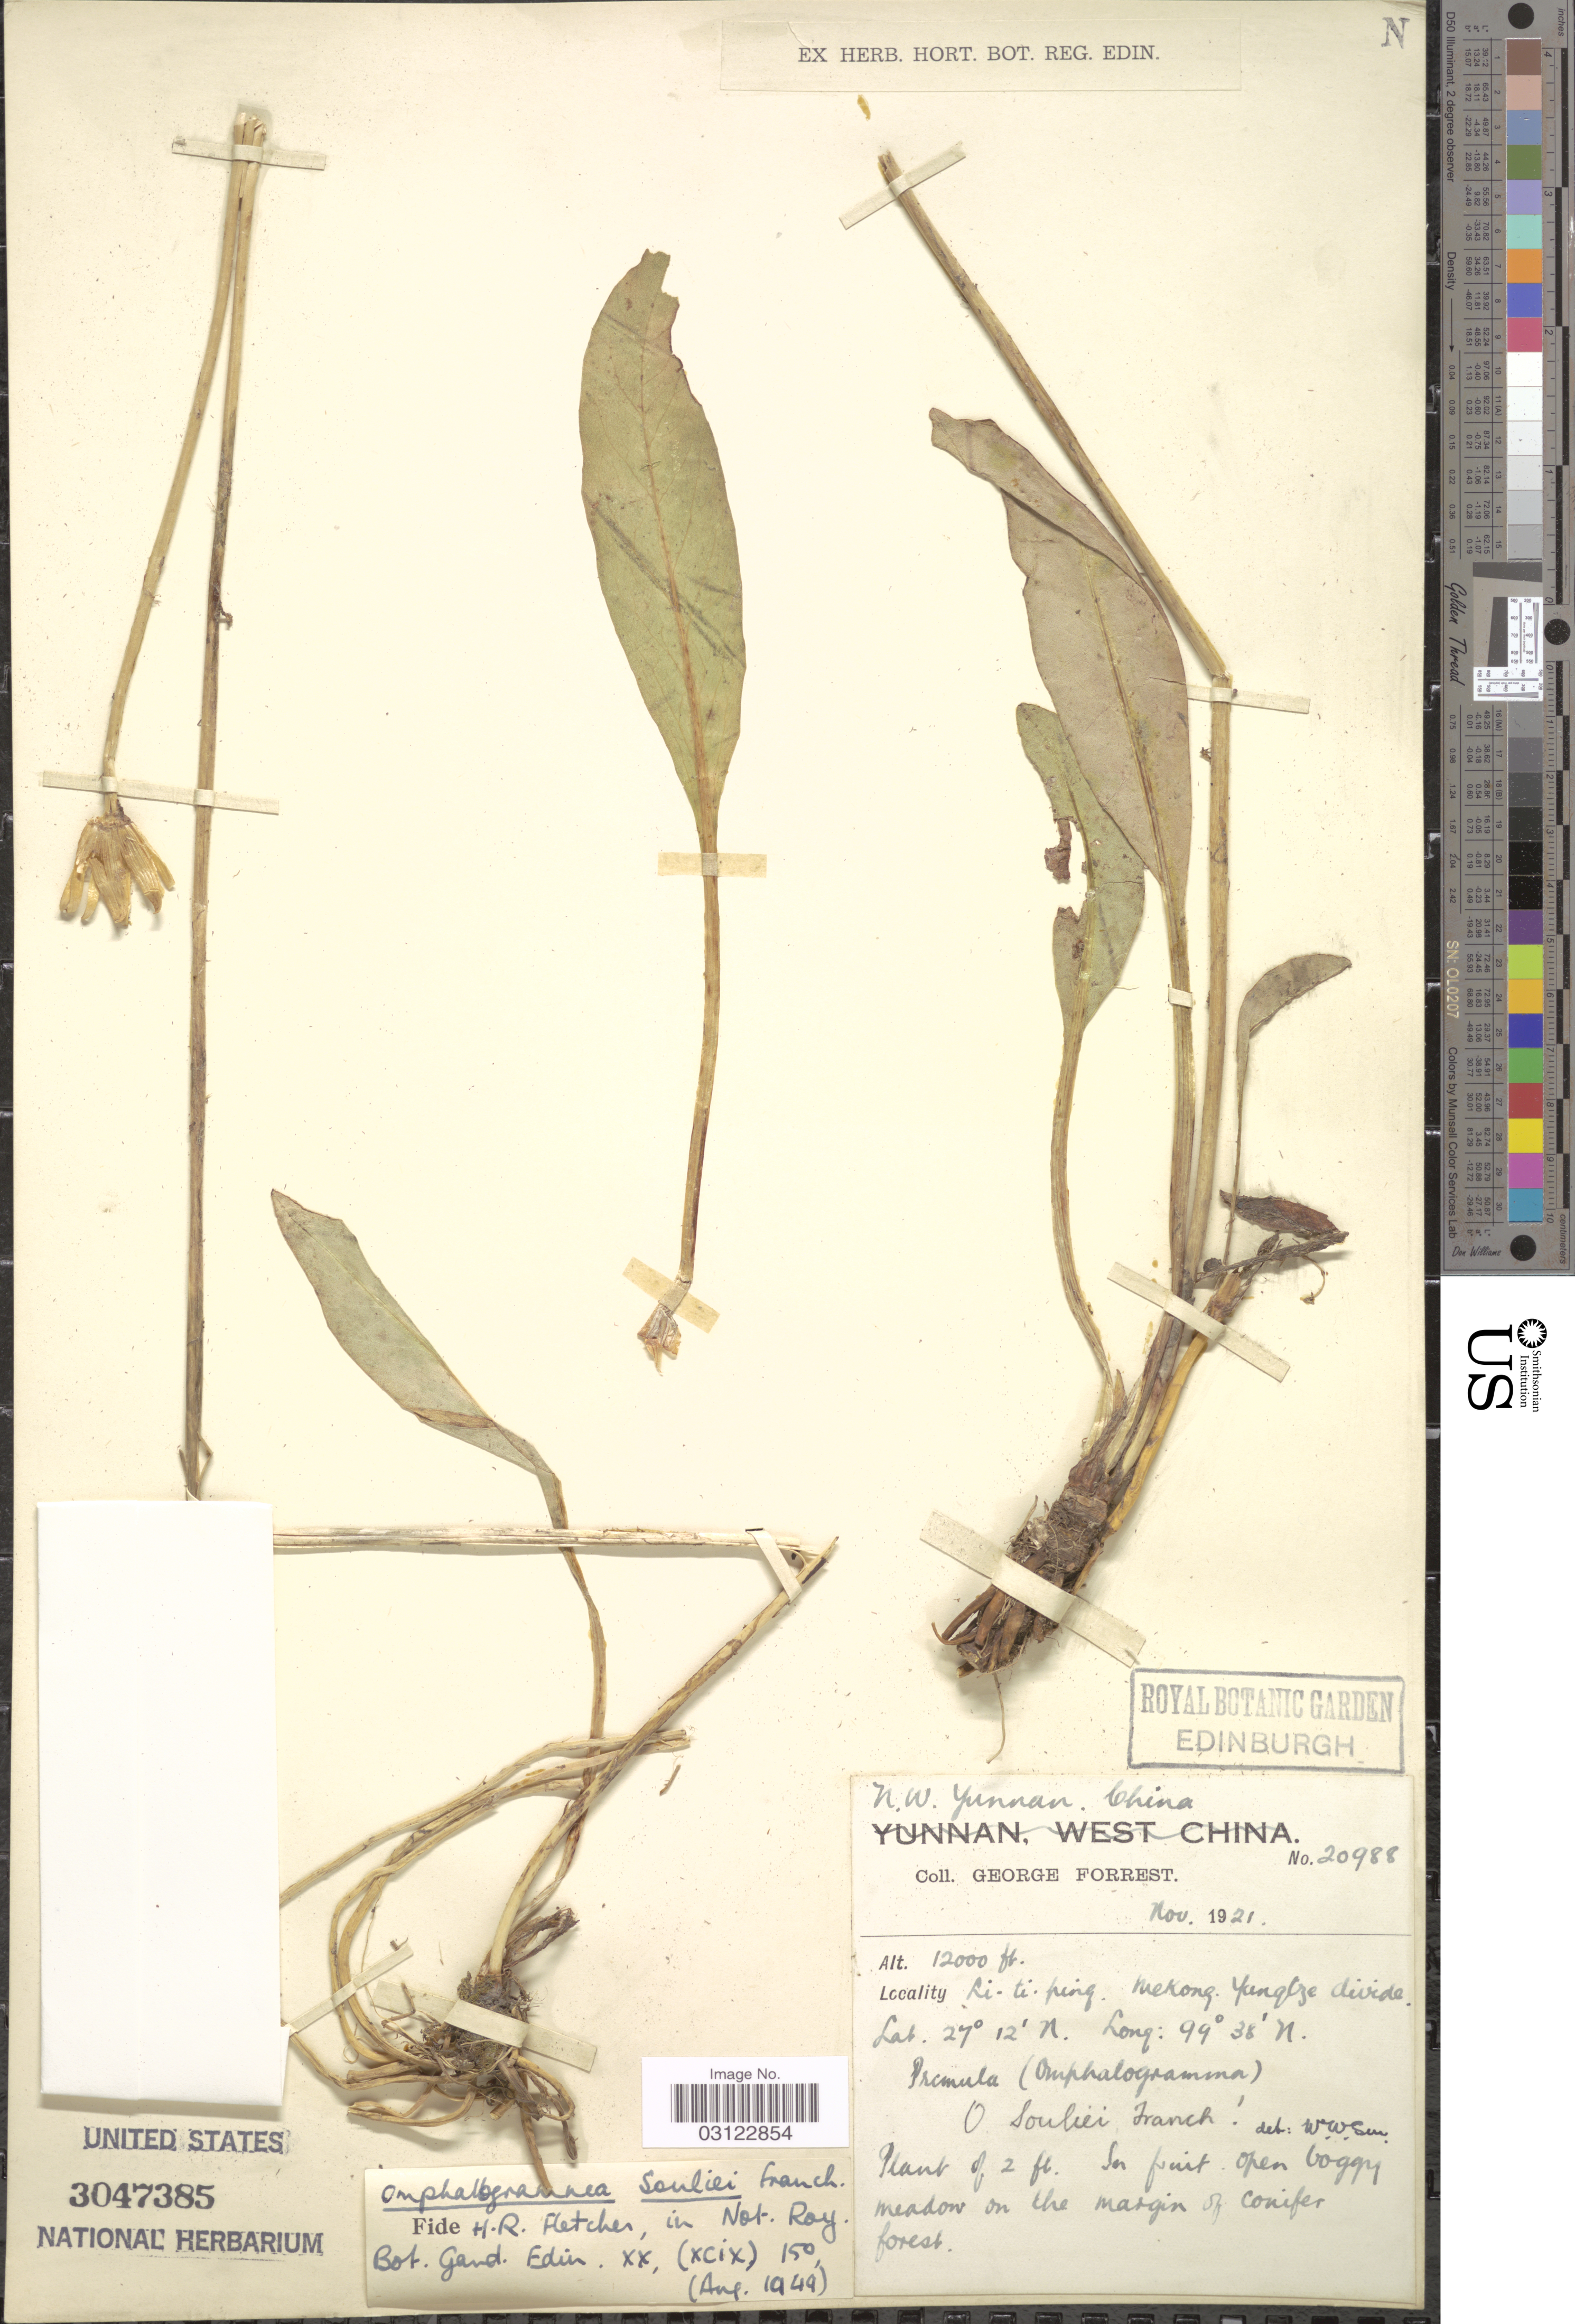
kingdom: Plantae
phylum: Tracheophyta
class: Magnoliopsida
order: Ericales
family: Primulaceae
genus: Omphalogramma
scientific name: Omphalogramma souliei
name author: Franch.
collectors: G. Forrest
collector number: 20988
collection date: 1921-11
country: China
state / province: Yunnan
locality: N.W. Yunna. Li-ti-ping. Mekong Yangtze divide.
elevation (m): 3658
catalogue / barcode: US 3047385